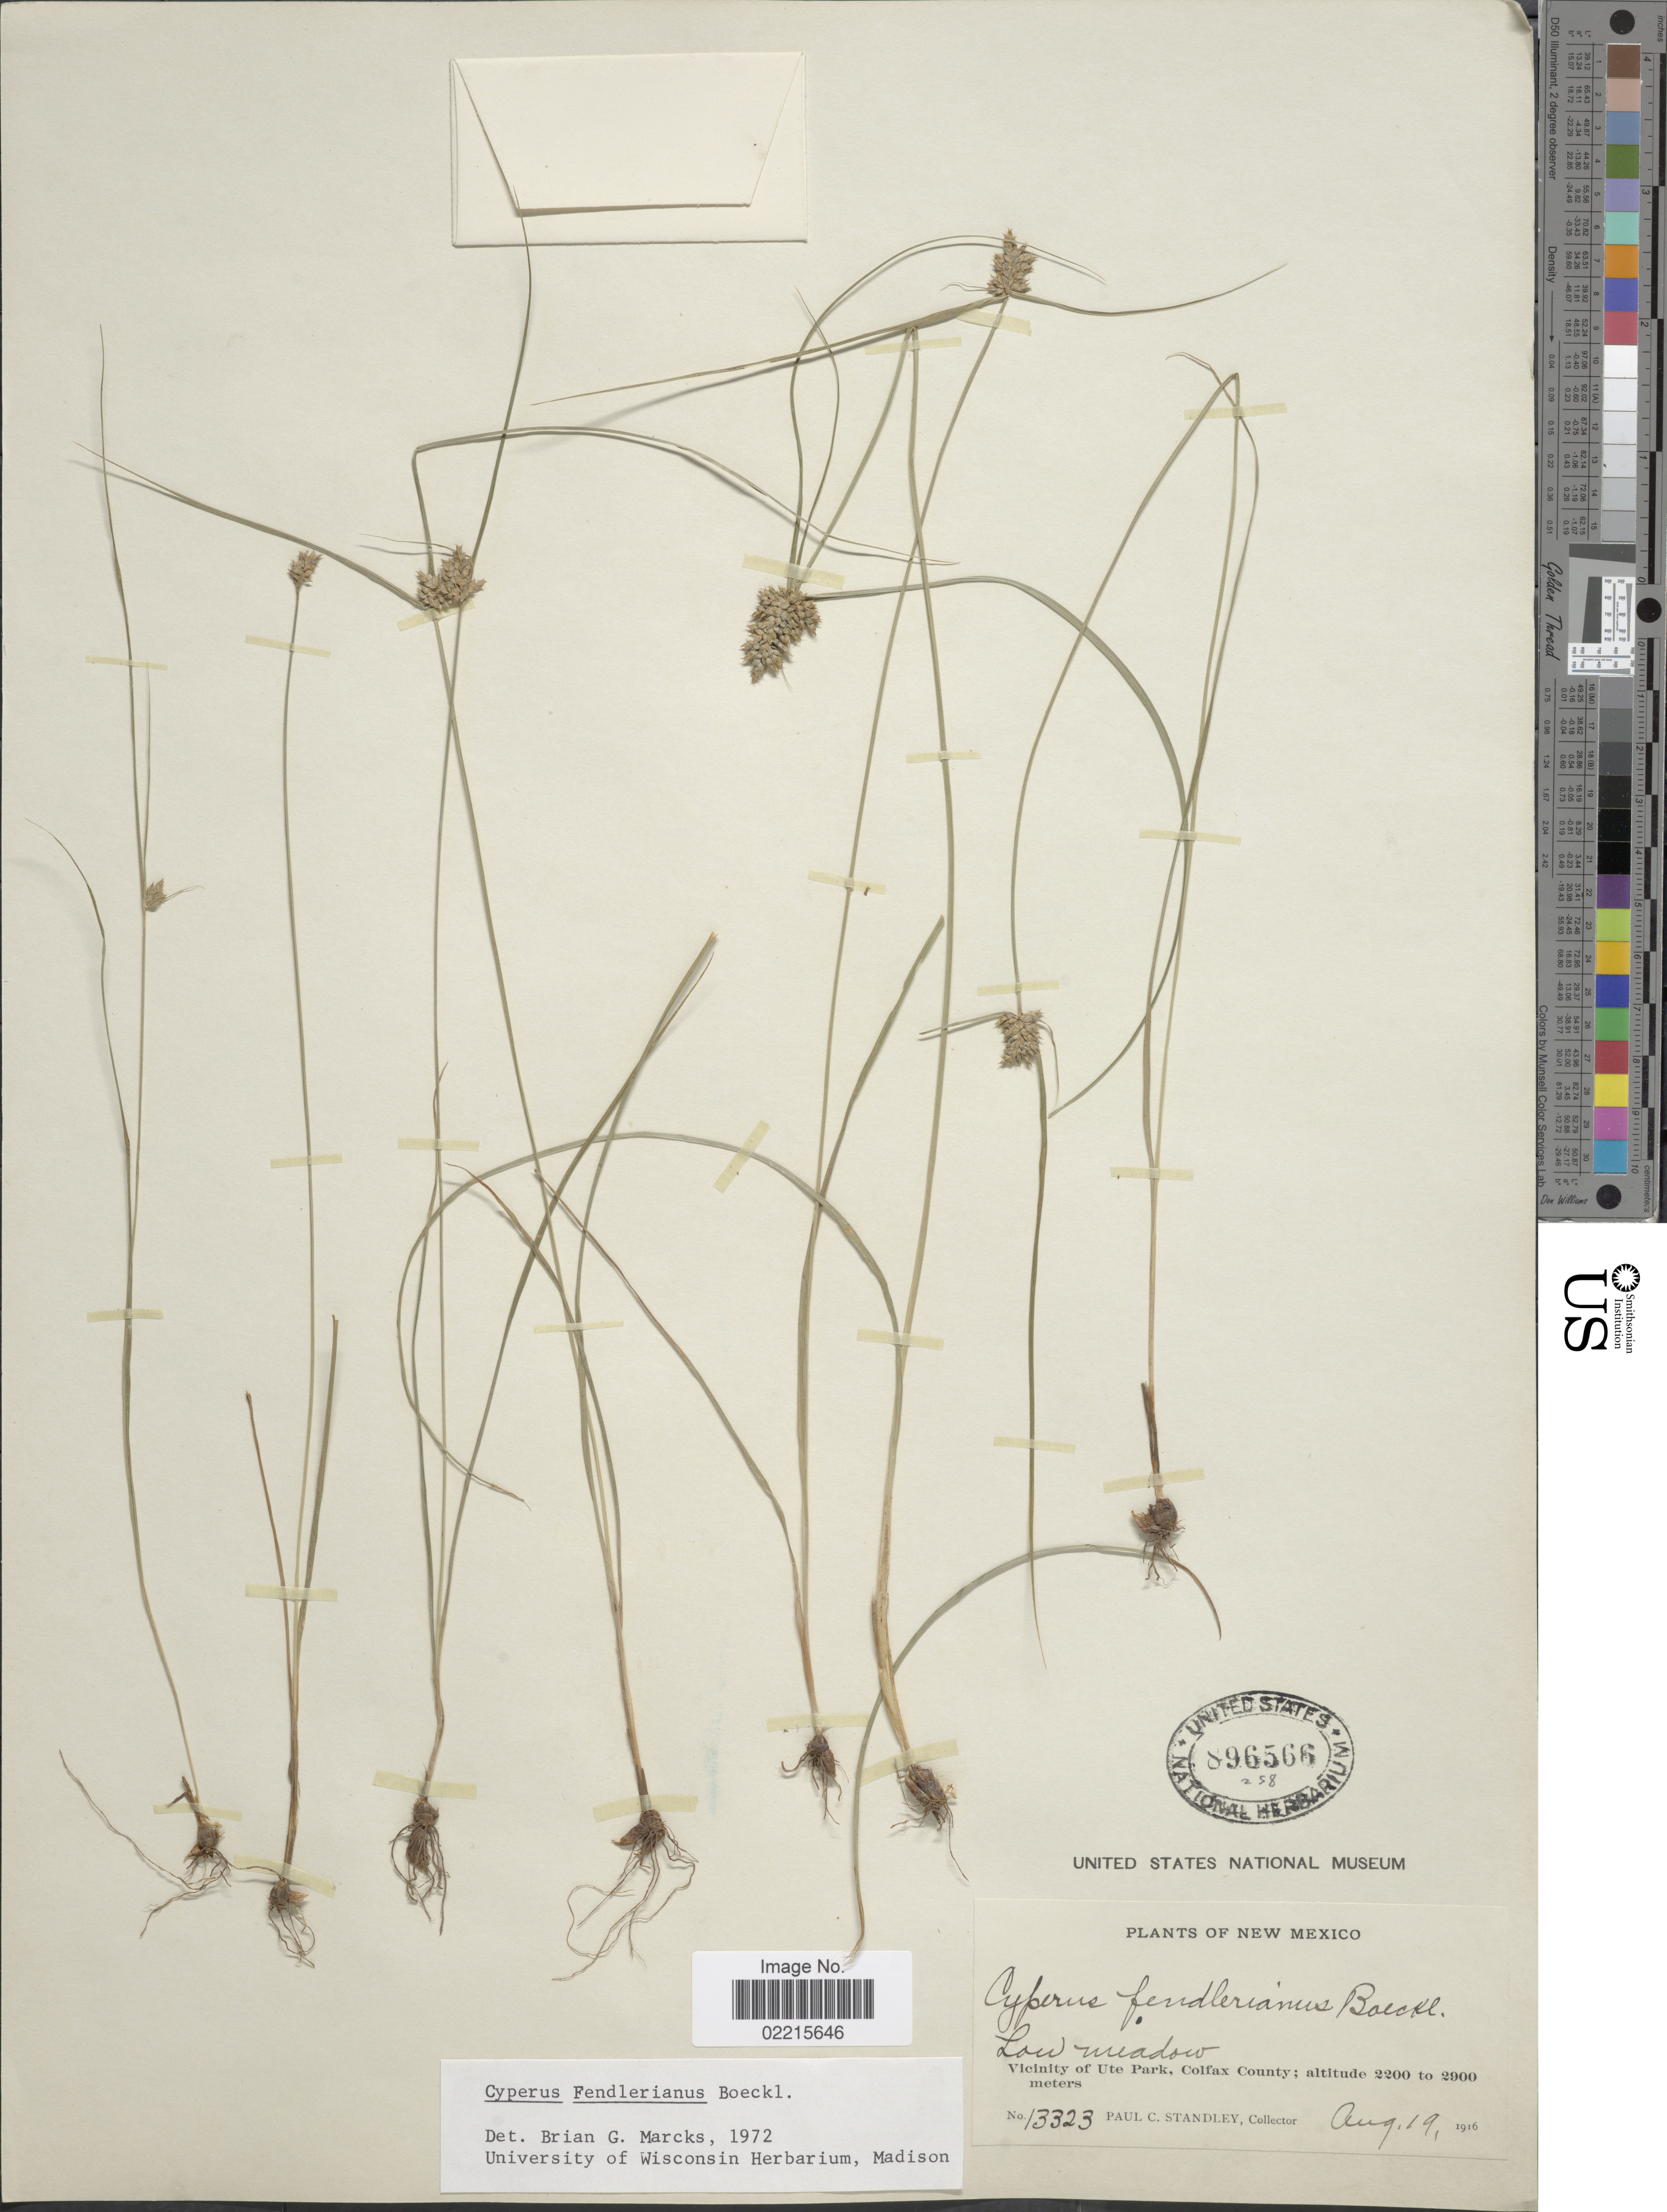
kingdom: Plantae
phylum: Tracheophyta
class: Liliopsida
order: Poales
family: Cyperaceae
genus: Cyperus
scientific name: Cyperus fendlerianus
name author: Boeckeler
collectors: P. C. Standley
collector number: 13323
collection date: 1916-08-19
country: United States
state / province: New Mexico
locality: Vicinity of Ute Park, Colfax County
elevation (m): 2200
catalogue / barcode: US 896566